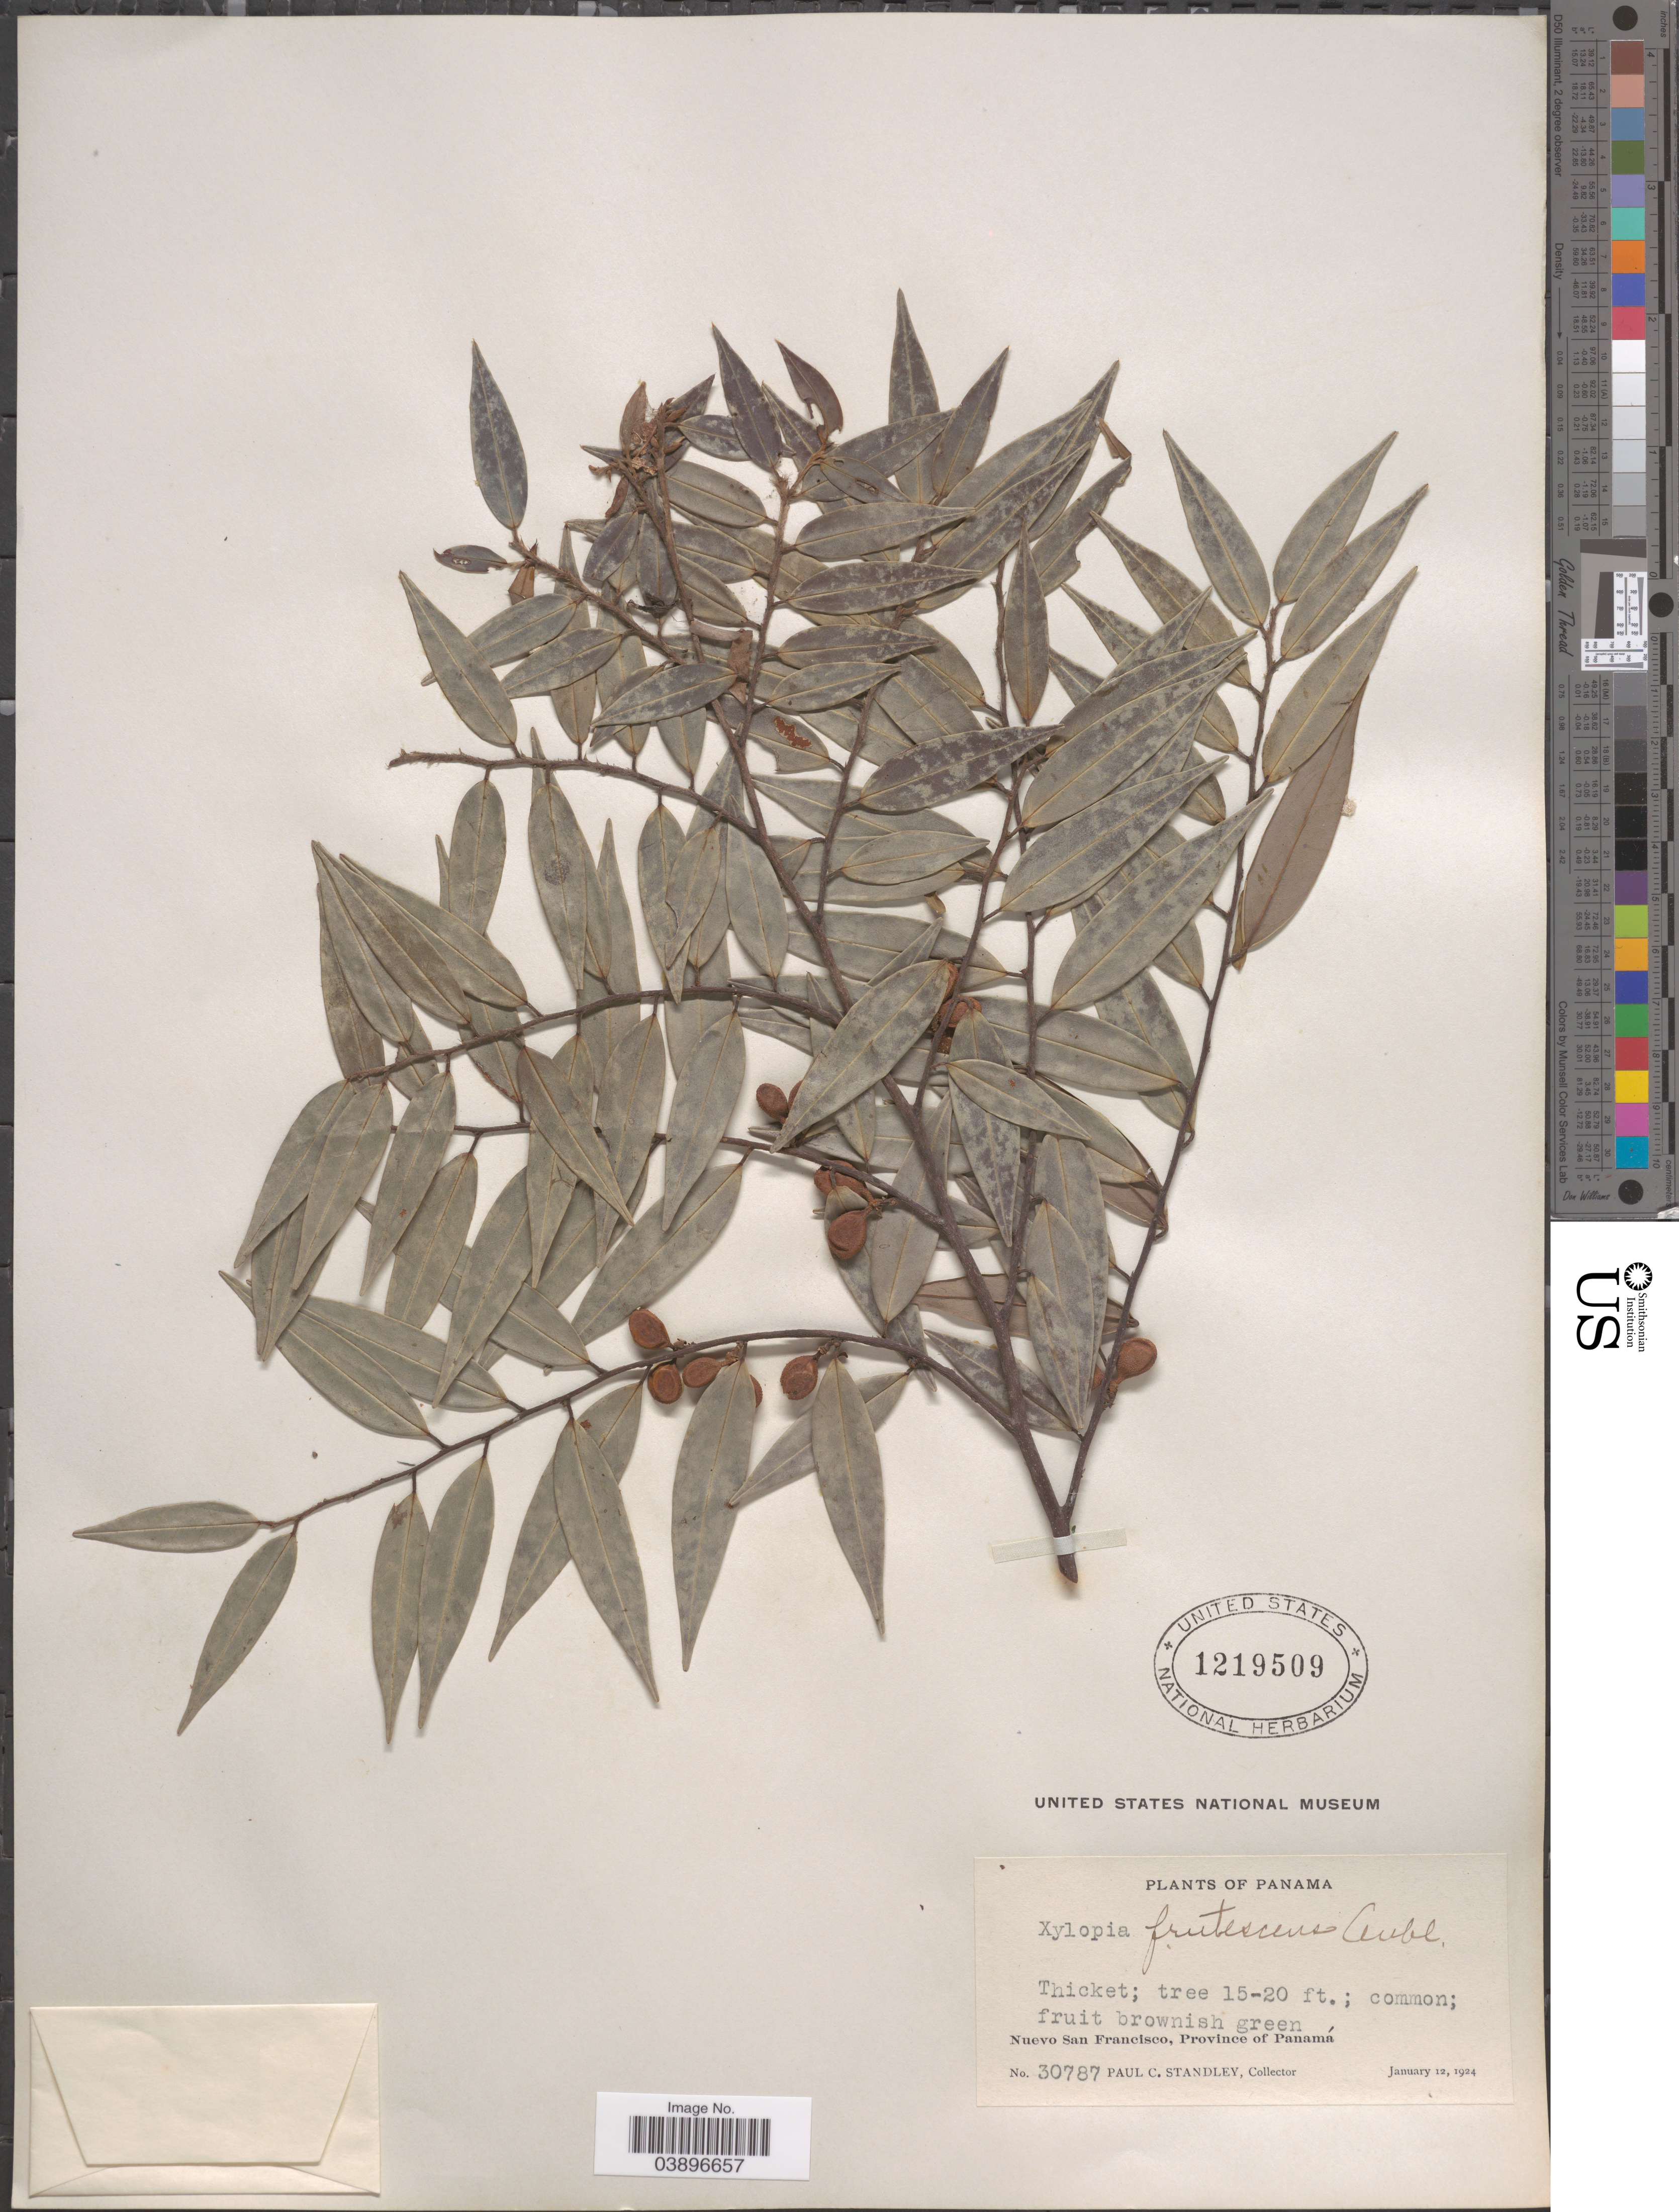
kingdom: Plantae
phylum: Tracheophyta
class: Magnoliopsida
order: Magnoliales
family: Annonaceae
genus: Xylopia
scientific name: Xylopia frutescens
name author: Aubl.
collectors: P. C. Standley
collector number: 30787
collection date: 1924-01-12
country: Panama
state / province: Panamá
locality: Nuevo San Francisco.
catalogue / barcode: US 1219509